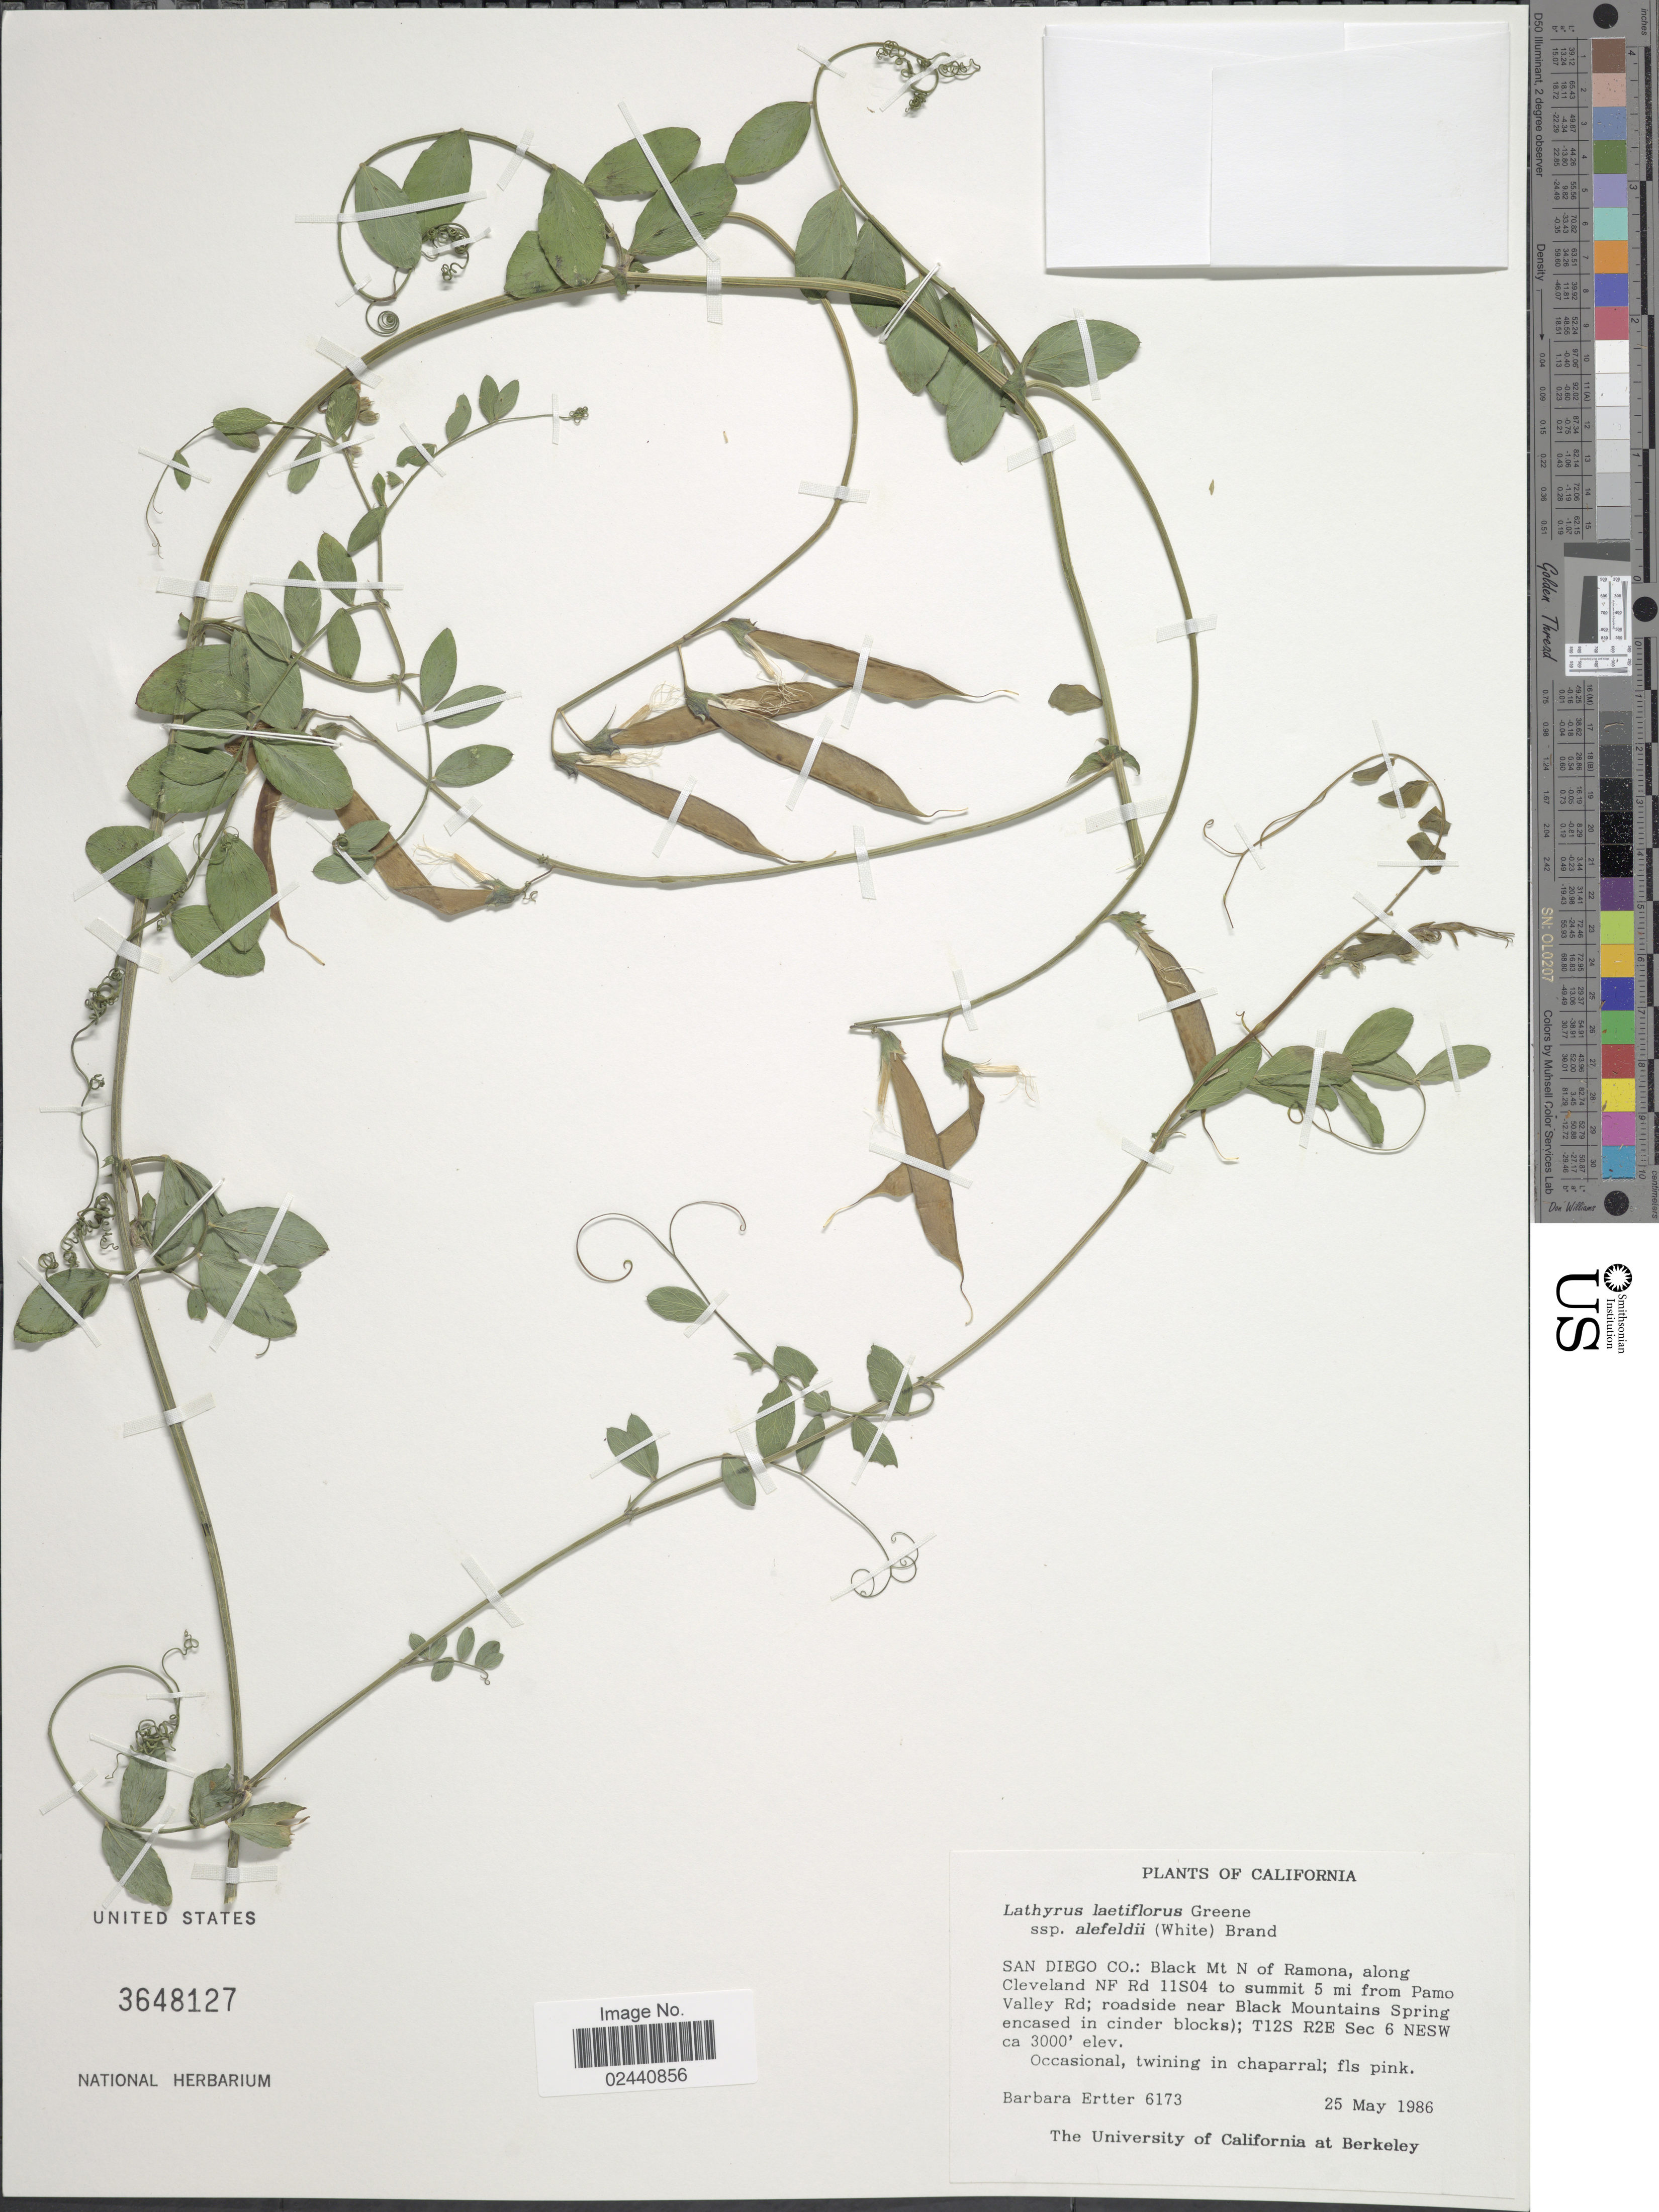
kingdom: Plantae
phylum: Tracheophyta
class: Magnoliopsida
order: Fabales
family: Fabaceae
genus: Lathyrus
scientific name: Lathyrus laetiflorus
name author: Greene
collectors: B. Ertter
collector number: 6173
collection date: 1986-05-25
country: United States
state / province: California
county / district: San Diego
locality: San Diego Co.: Black Mt N of Ramona, along Cleveland NF Rd 11S04 to summit 5 mi from Pamo Valley Rd; roadside near Black Mountains Spring encased in cinder blocks); T12S R2E Sec. 6 NESW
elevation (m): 914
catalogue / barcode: US 3648127